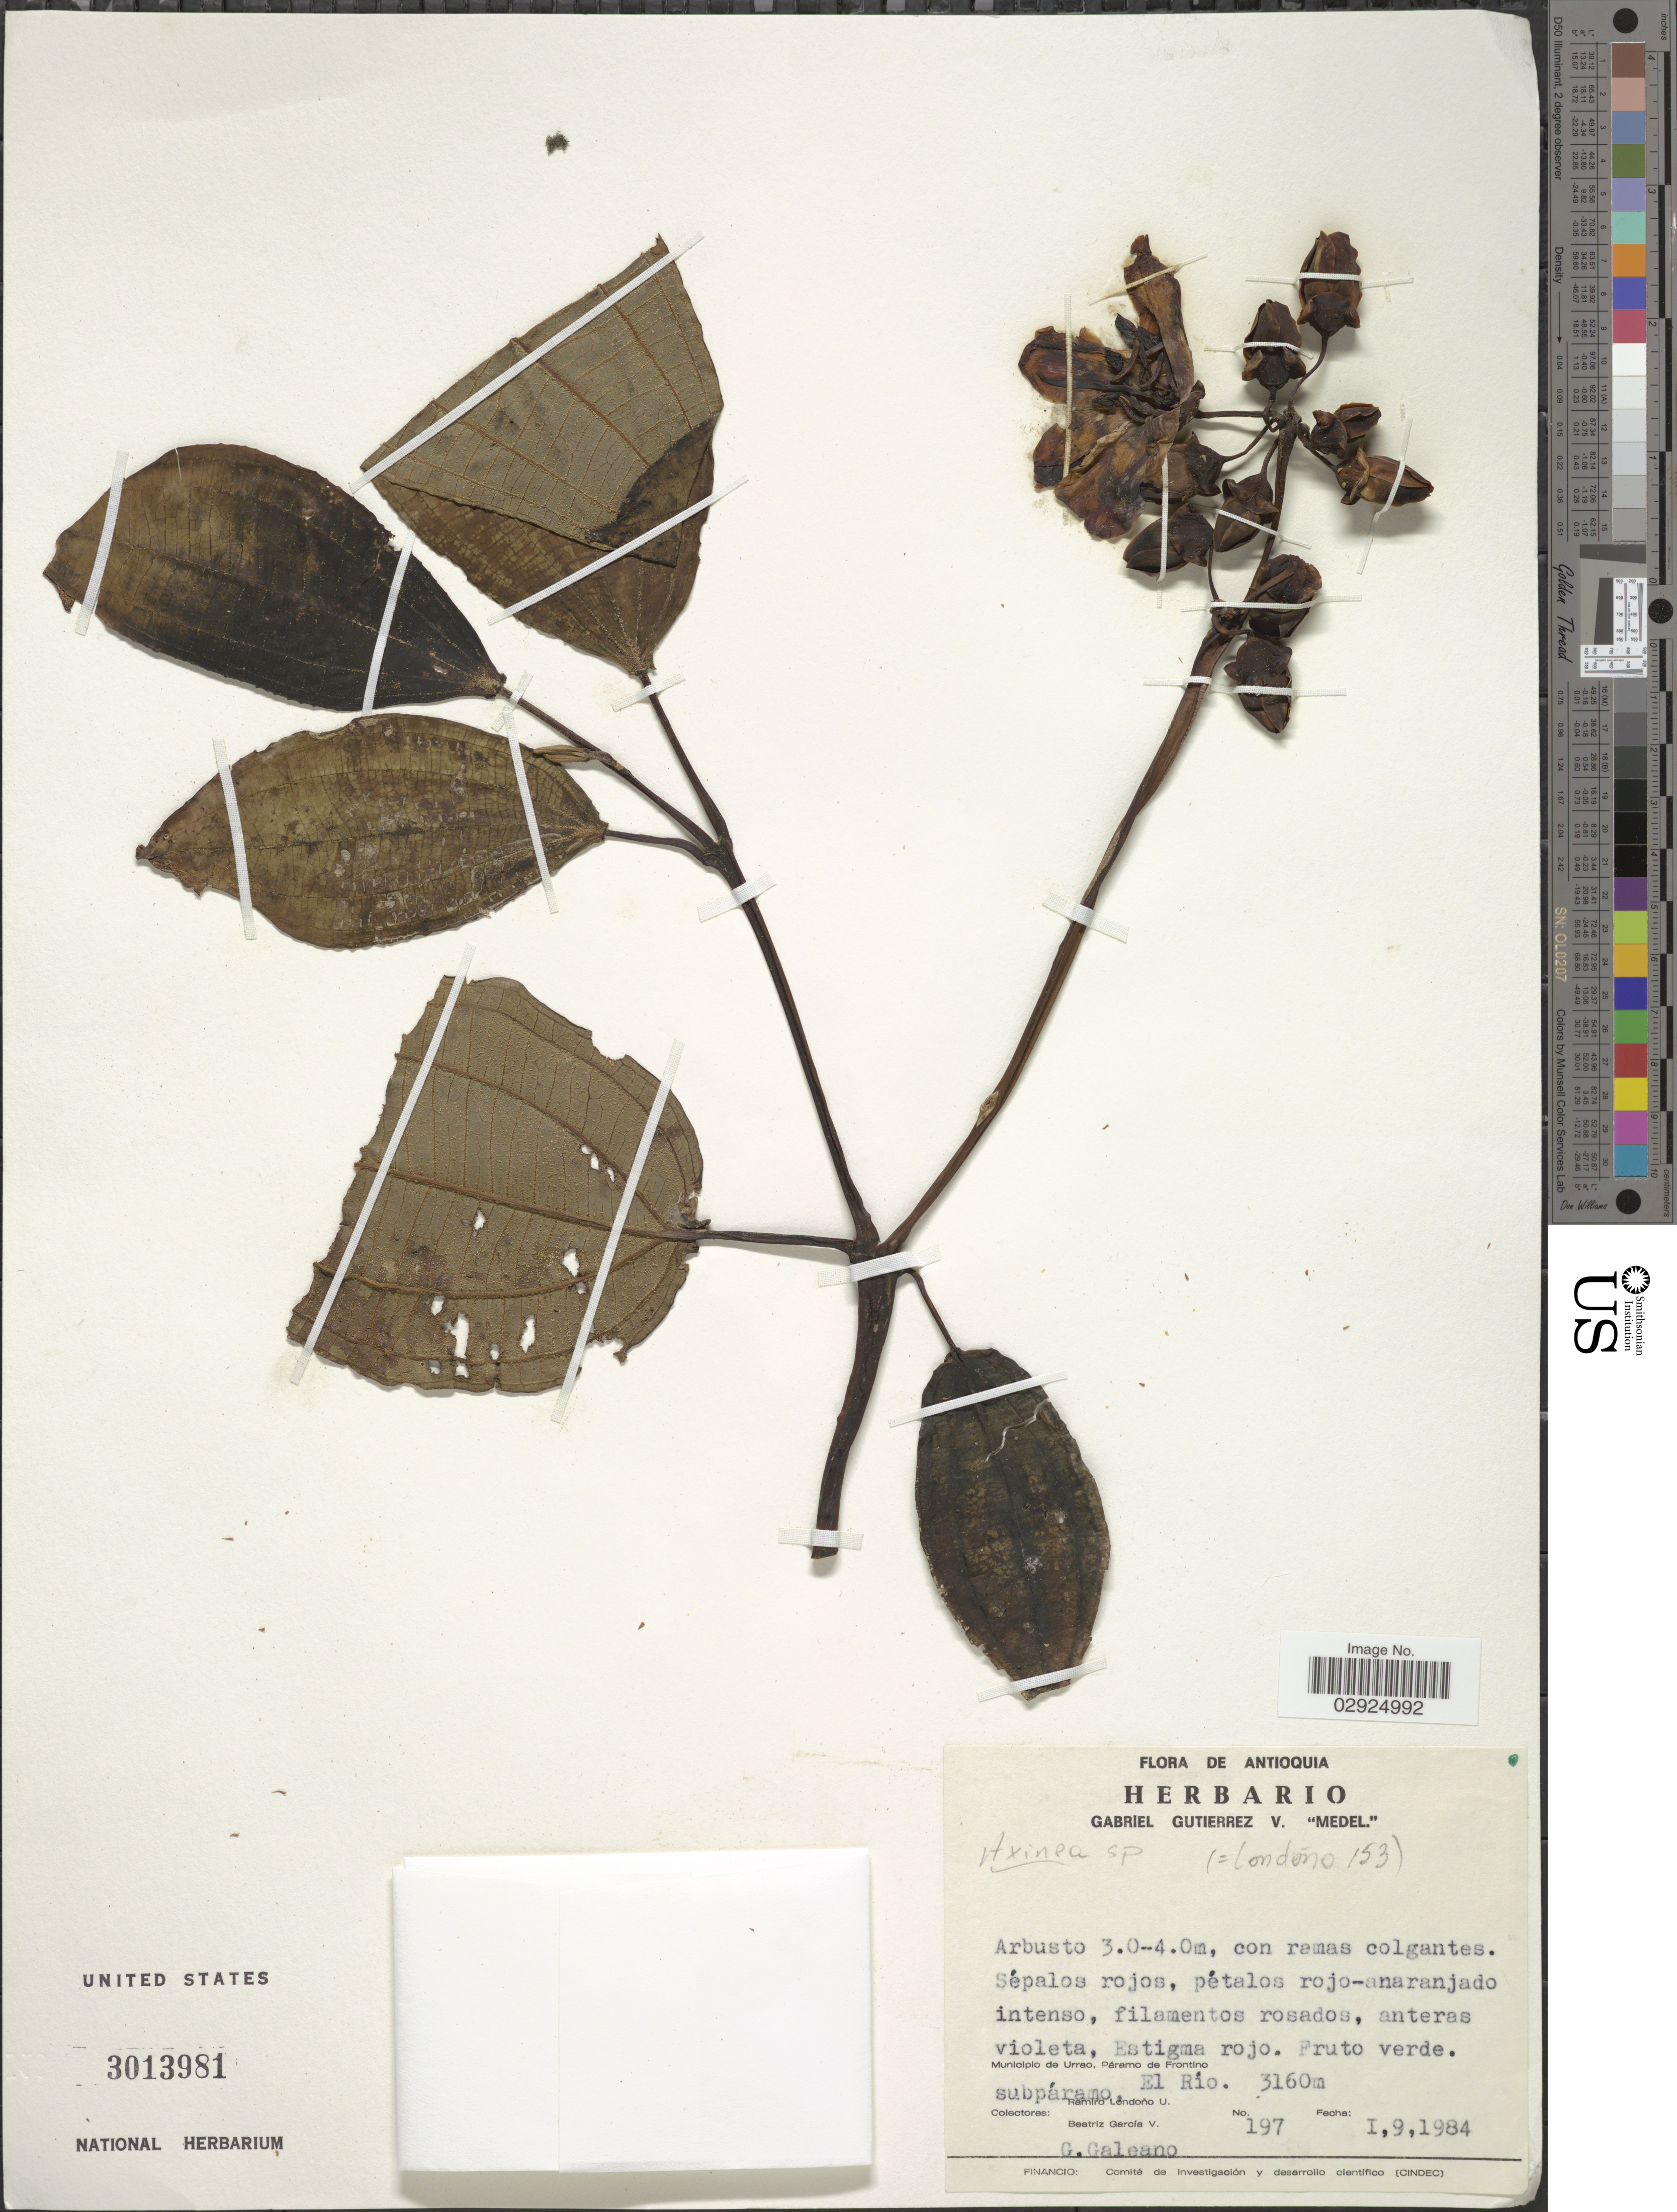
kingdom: Plantae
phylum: Tracheophyta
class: Magnoliopsida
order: Myrtales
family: Melastomataceae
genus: Axinaea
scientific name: Axinaea sp.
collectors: R. Londoño U., B. Garcia V. & G. A. Galeano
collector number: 197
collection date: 1984-01-09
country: Colombia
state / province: Antioquia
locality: Municipio de Urrao, Páramo de Frontino, subpáramo El Rio.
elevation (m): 3160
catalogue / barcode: US 3013981